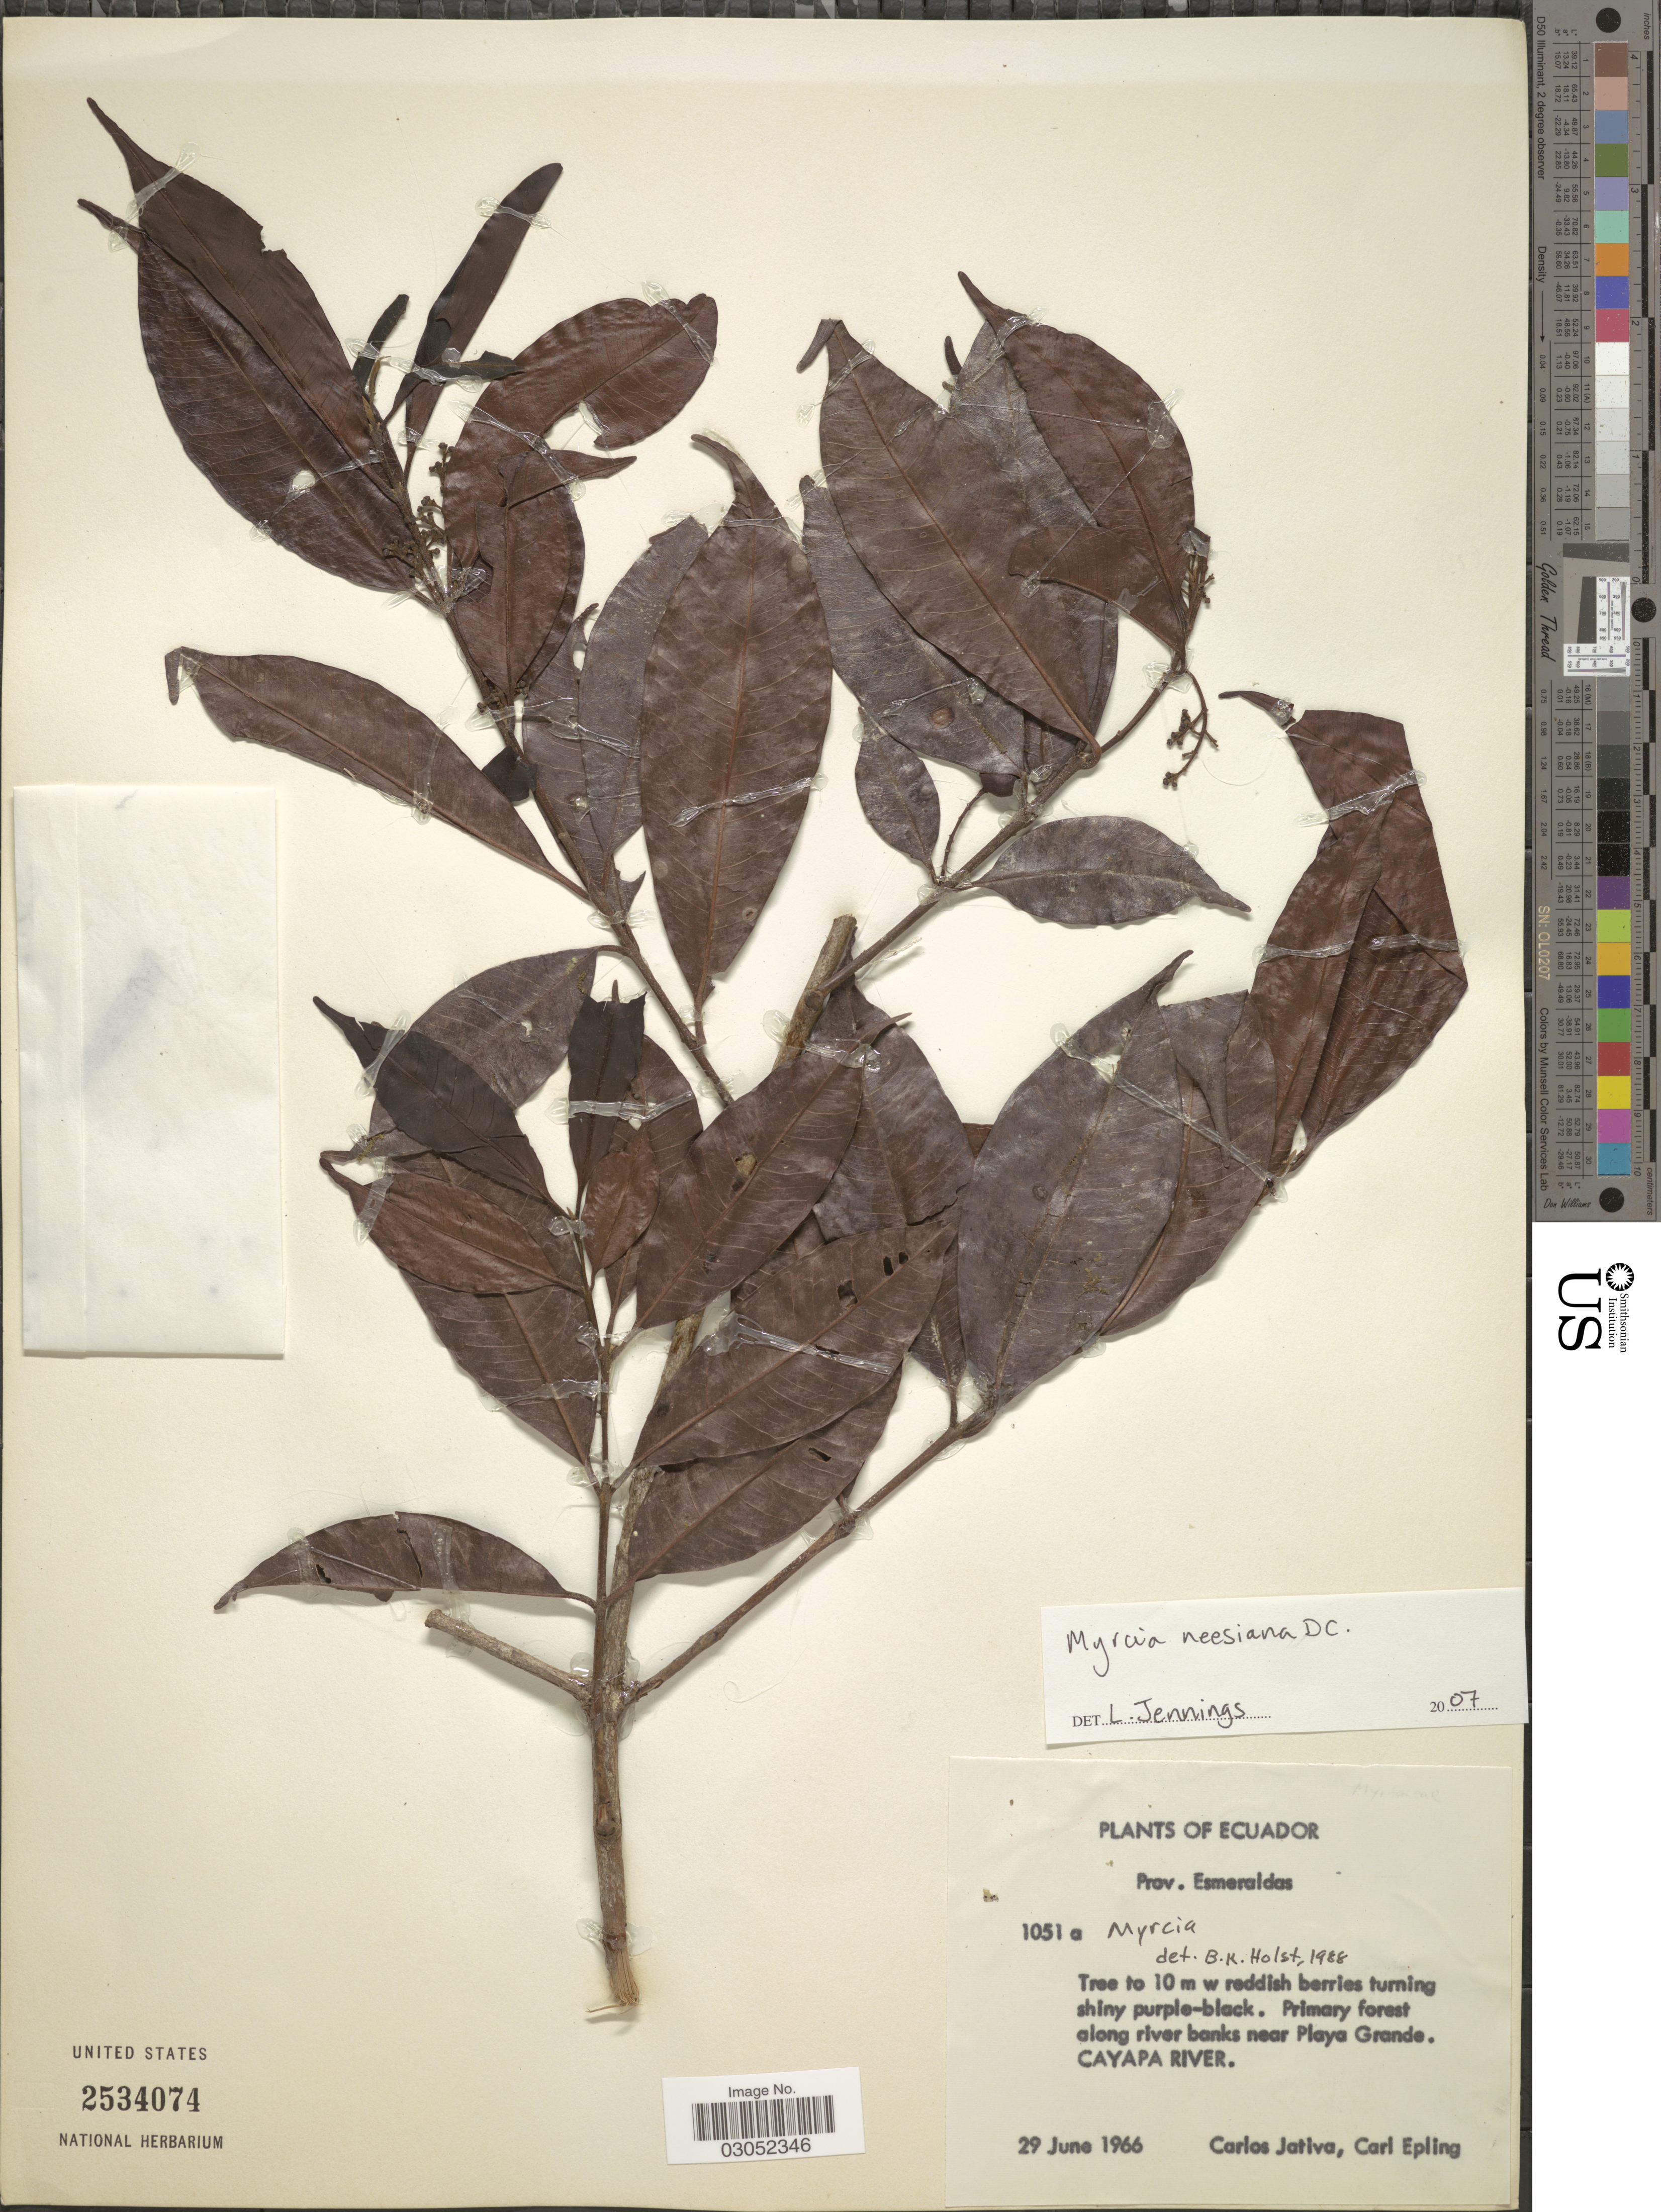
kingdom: Plantae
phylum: Tracheophyta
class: Magnoliopsida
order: Myrtales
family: Myrtaceae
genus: Myrcia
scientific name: Myrcia neesiana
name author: DC.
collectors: C. D. Játiva & C. C. Epling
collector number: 1051a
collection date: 1966-06-29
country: Ecuador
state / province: Esmeraldas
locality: Primary forest along river banks near Playa Grande. Cayapa River.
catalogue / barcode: US 2534074